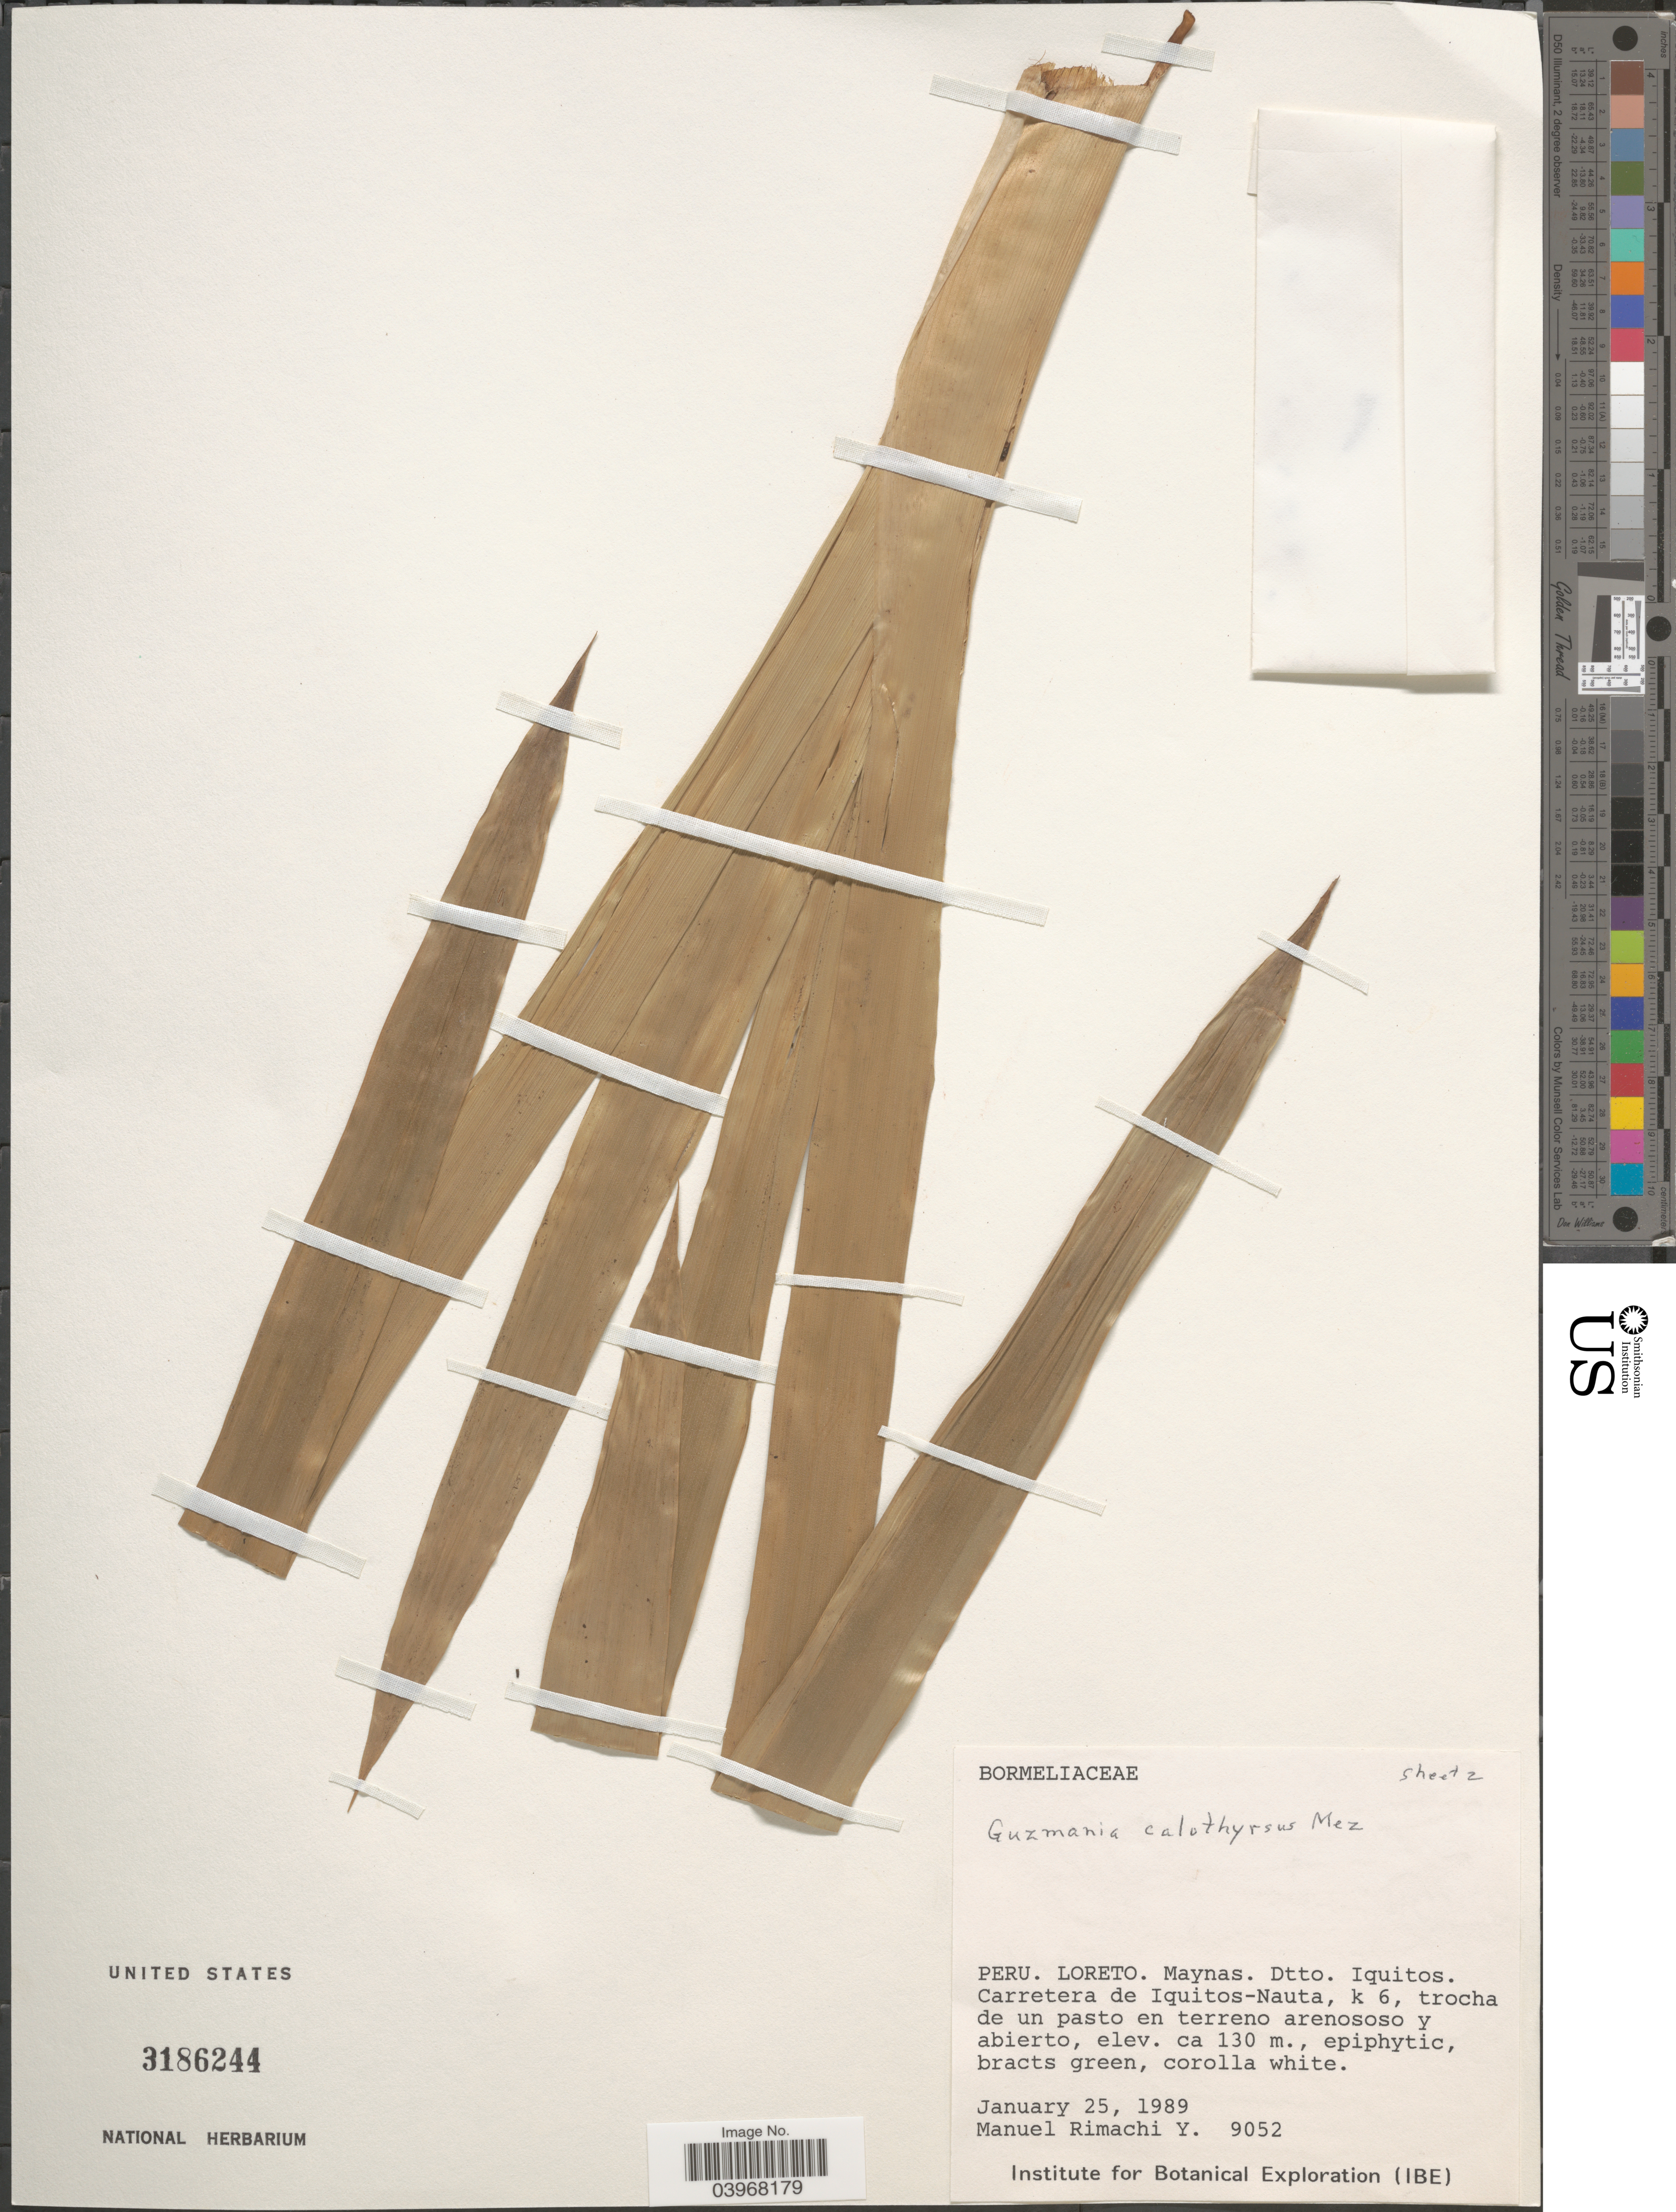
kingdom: Plantae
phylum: Tracheophyta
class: Liliopsida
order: Poales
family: Bromeliaceae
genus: Guzmania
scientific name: Guzmania calothyrsus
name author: Mez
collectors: M. Rimachi Y.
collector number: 9052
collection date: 1989-01-25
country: Peru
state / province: Loreto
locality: Maynas. Dtto. Iquitos. Carretera de Iquitos-Nauta, k 6, trocha de un pasto en terreno arenososo y abierto.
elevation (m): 130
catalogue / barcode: US 3186244